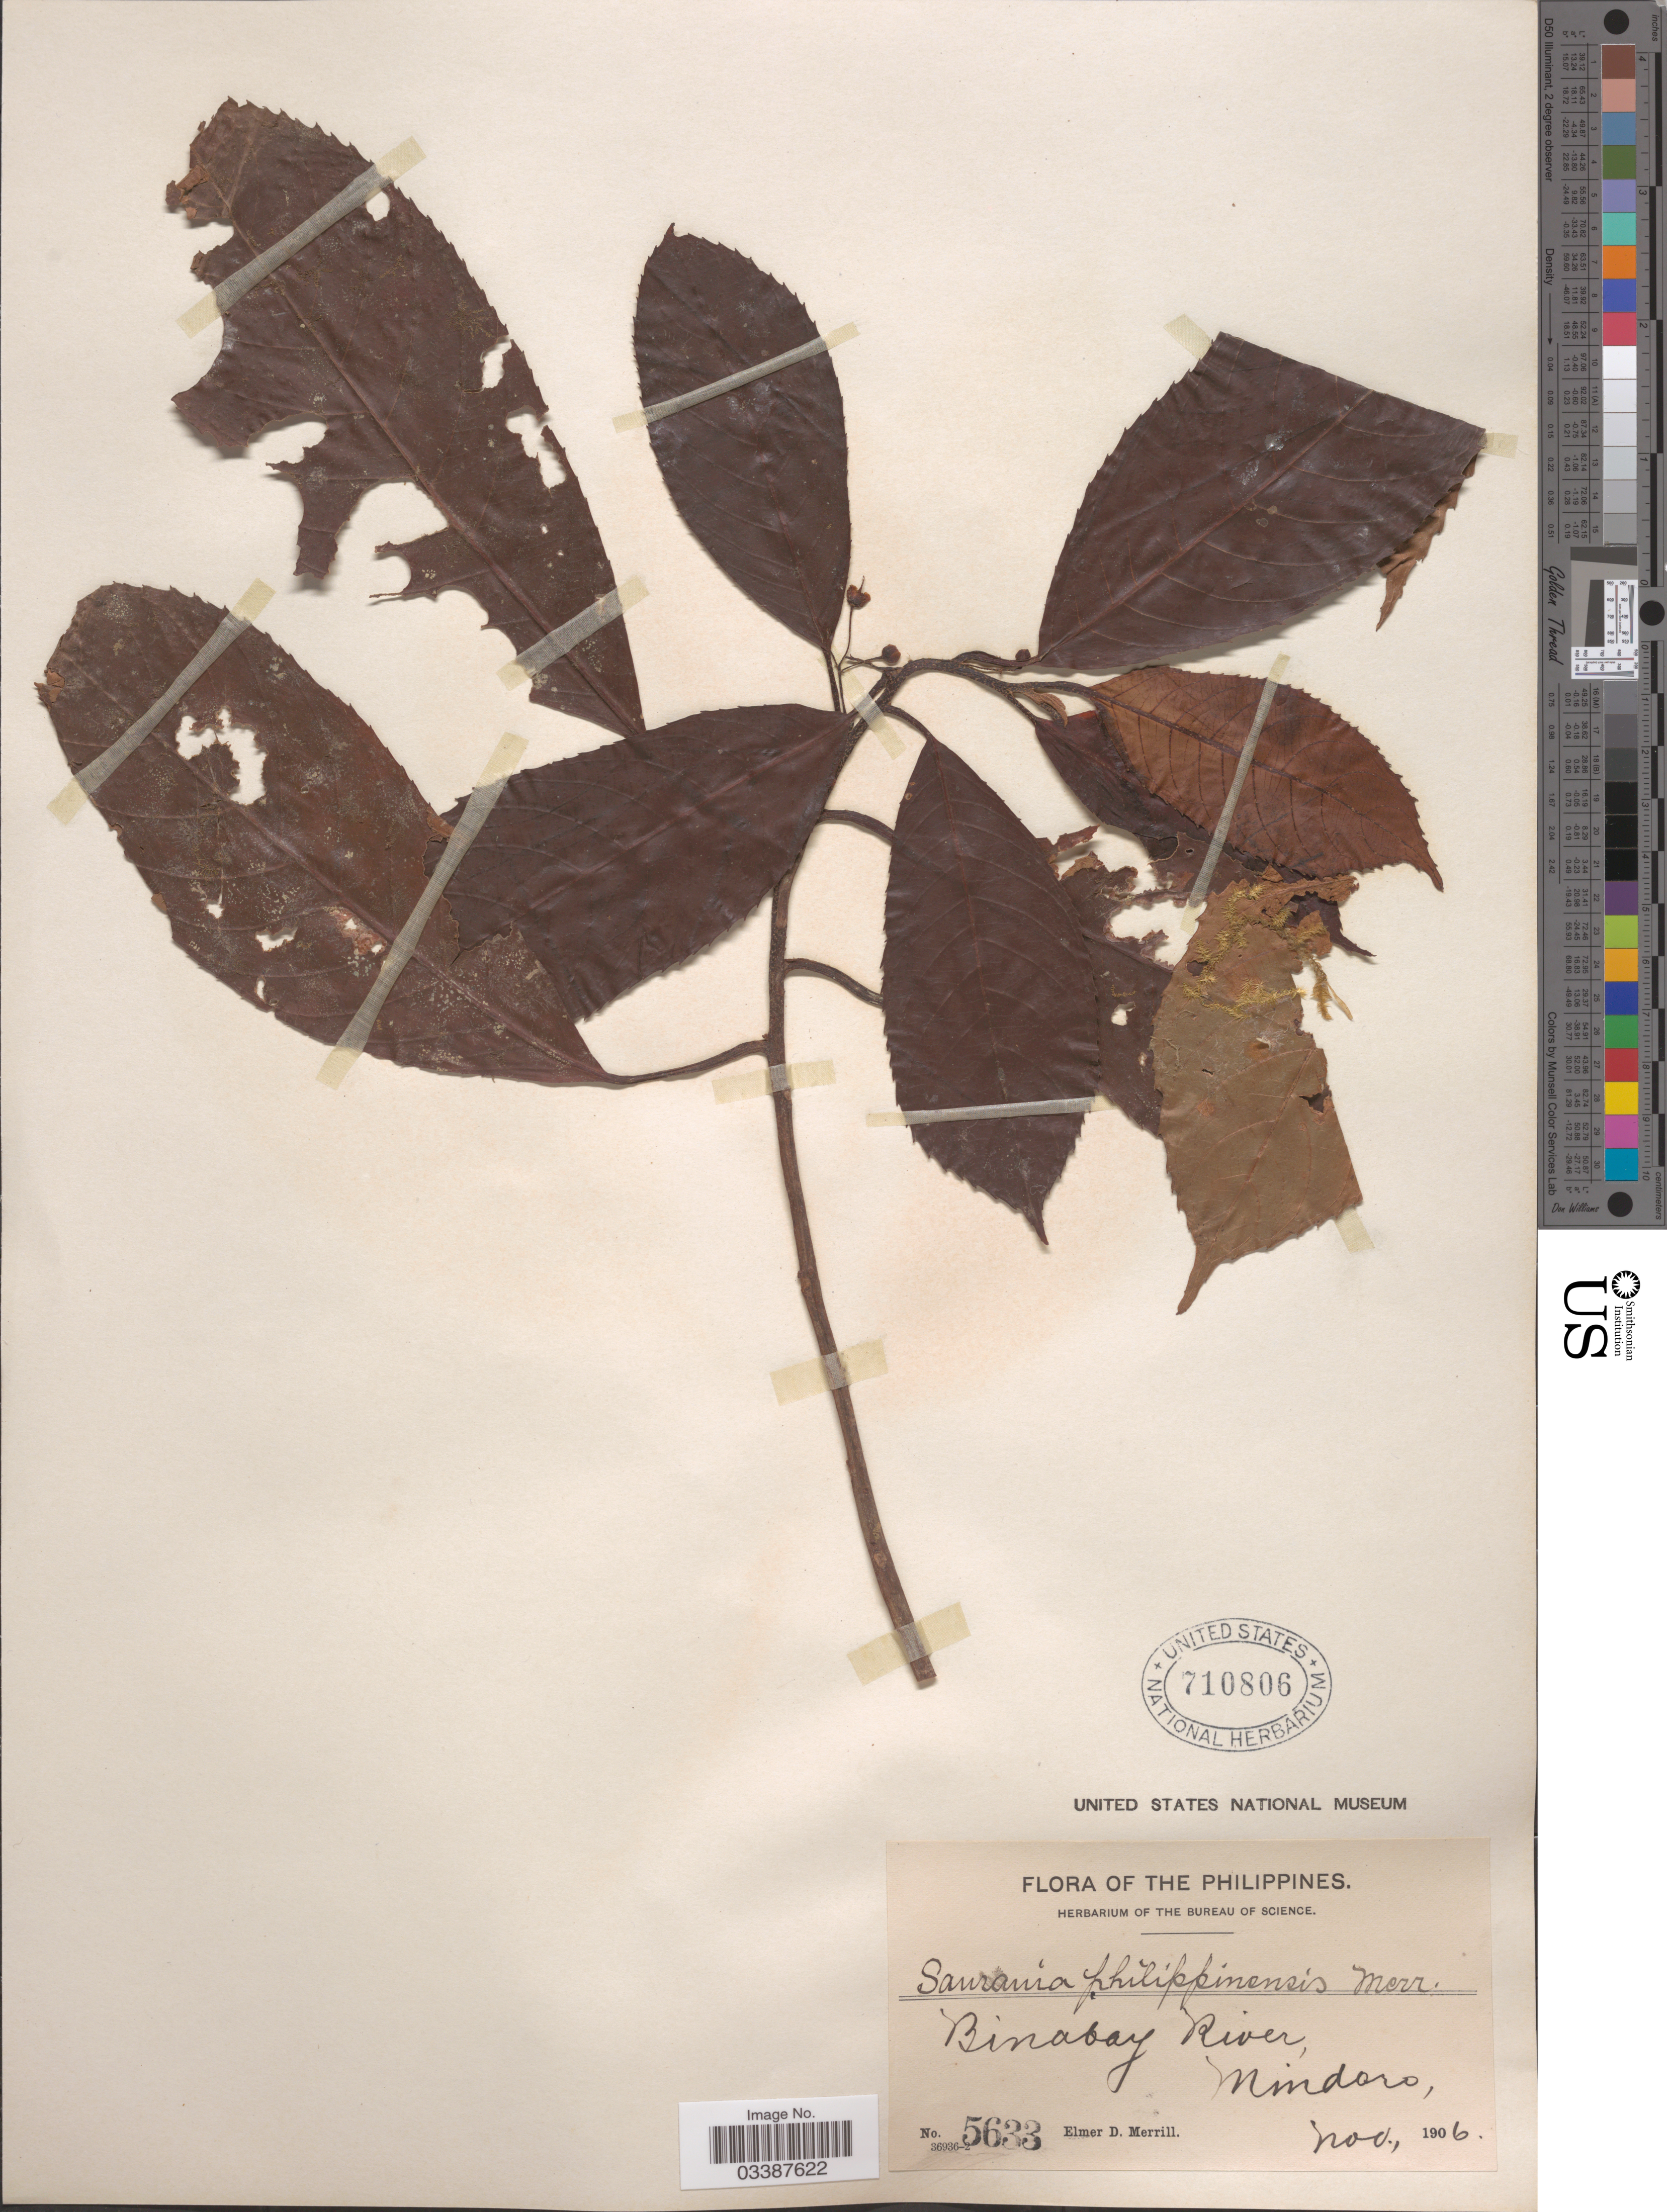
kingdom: Plantae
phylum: Tracheophyta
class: Magnoliopsida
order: Ericales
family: Actinidiaceae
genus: Saurauia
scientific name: Saurauia philippinensis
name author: Merr.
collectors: E. D. Merrill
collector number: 5633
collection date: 1906-11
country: Philippines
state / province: Mimaropa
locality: Binabay River, Mindoro.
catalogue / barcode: US 710806